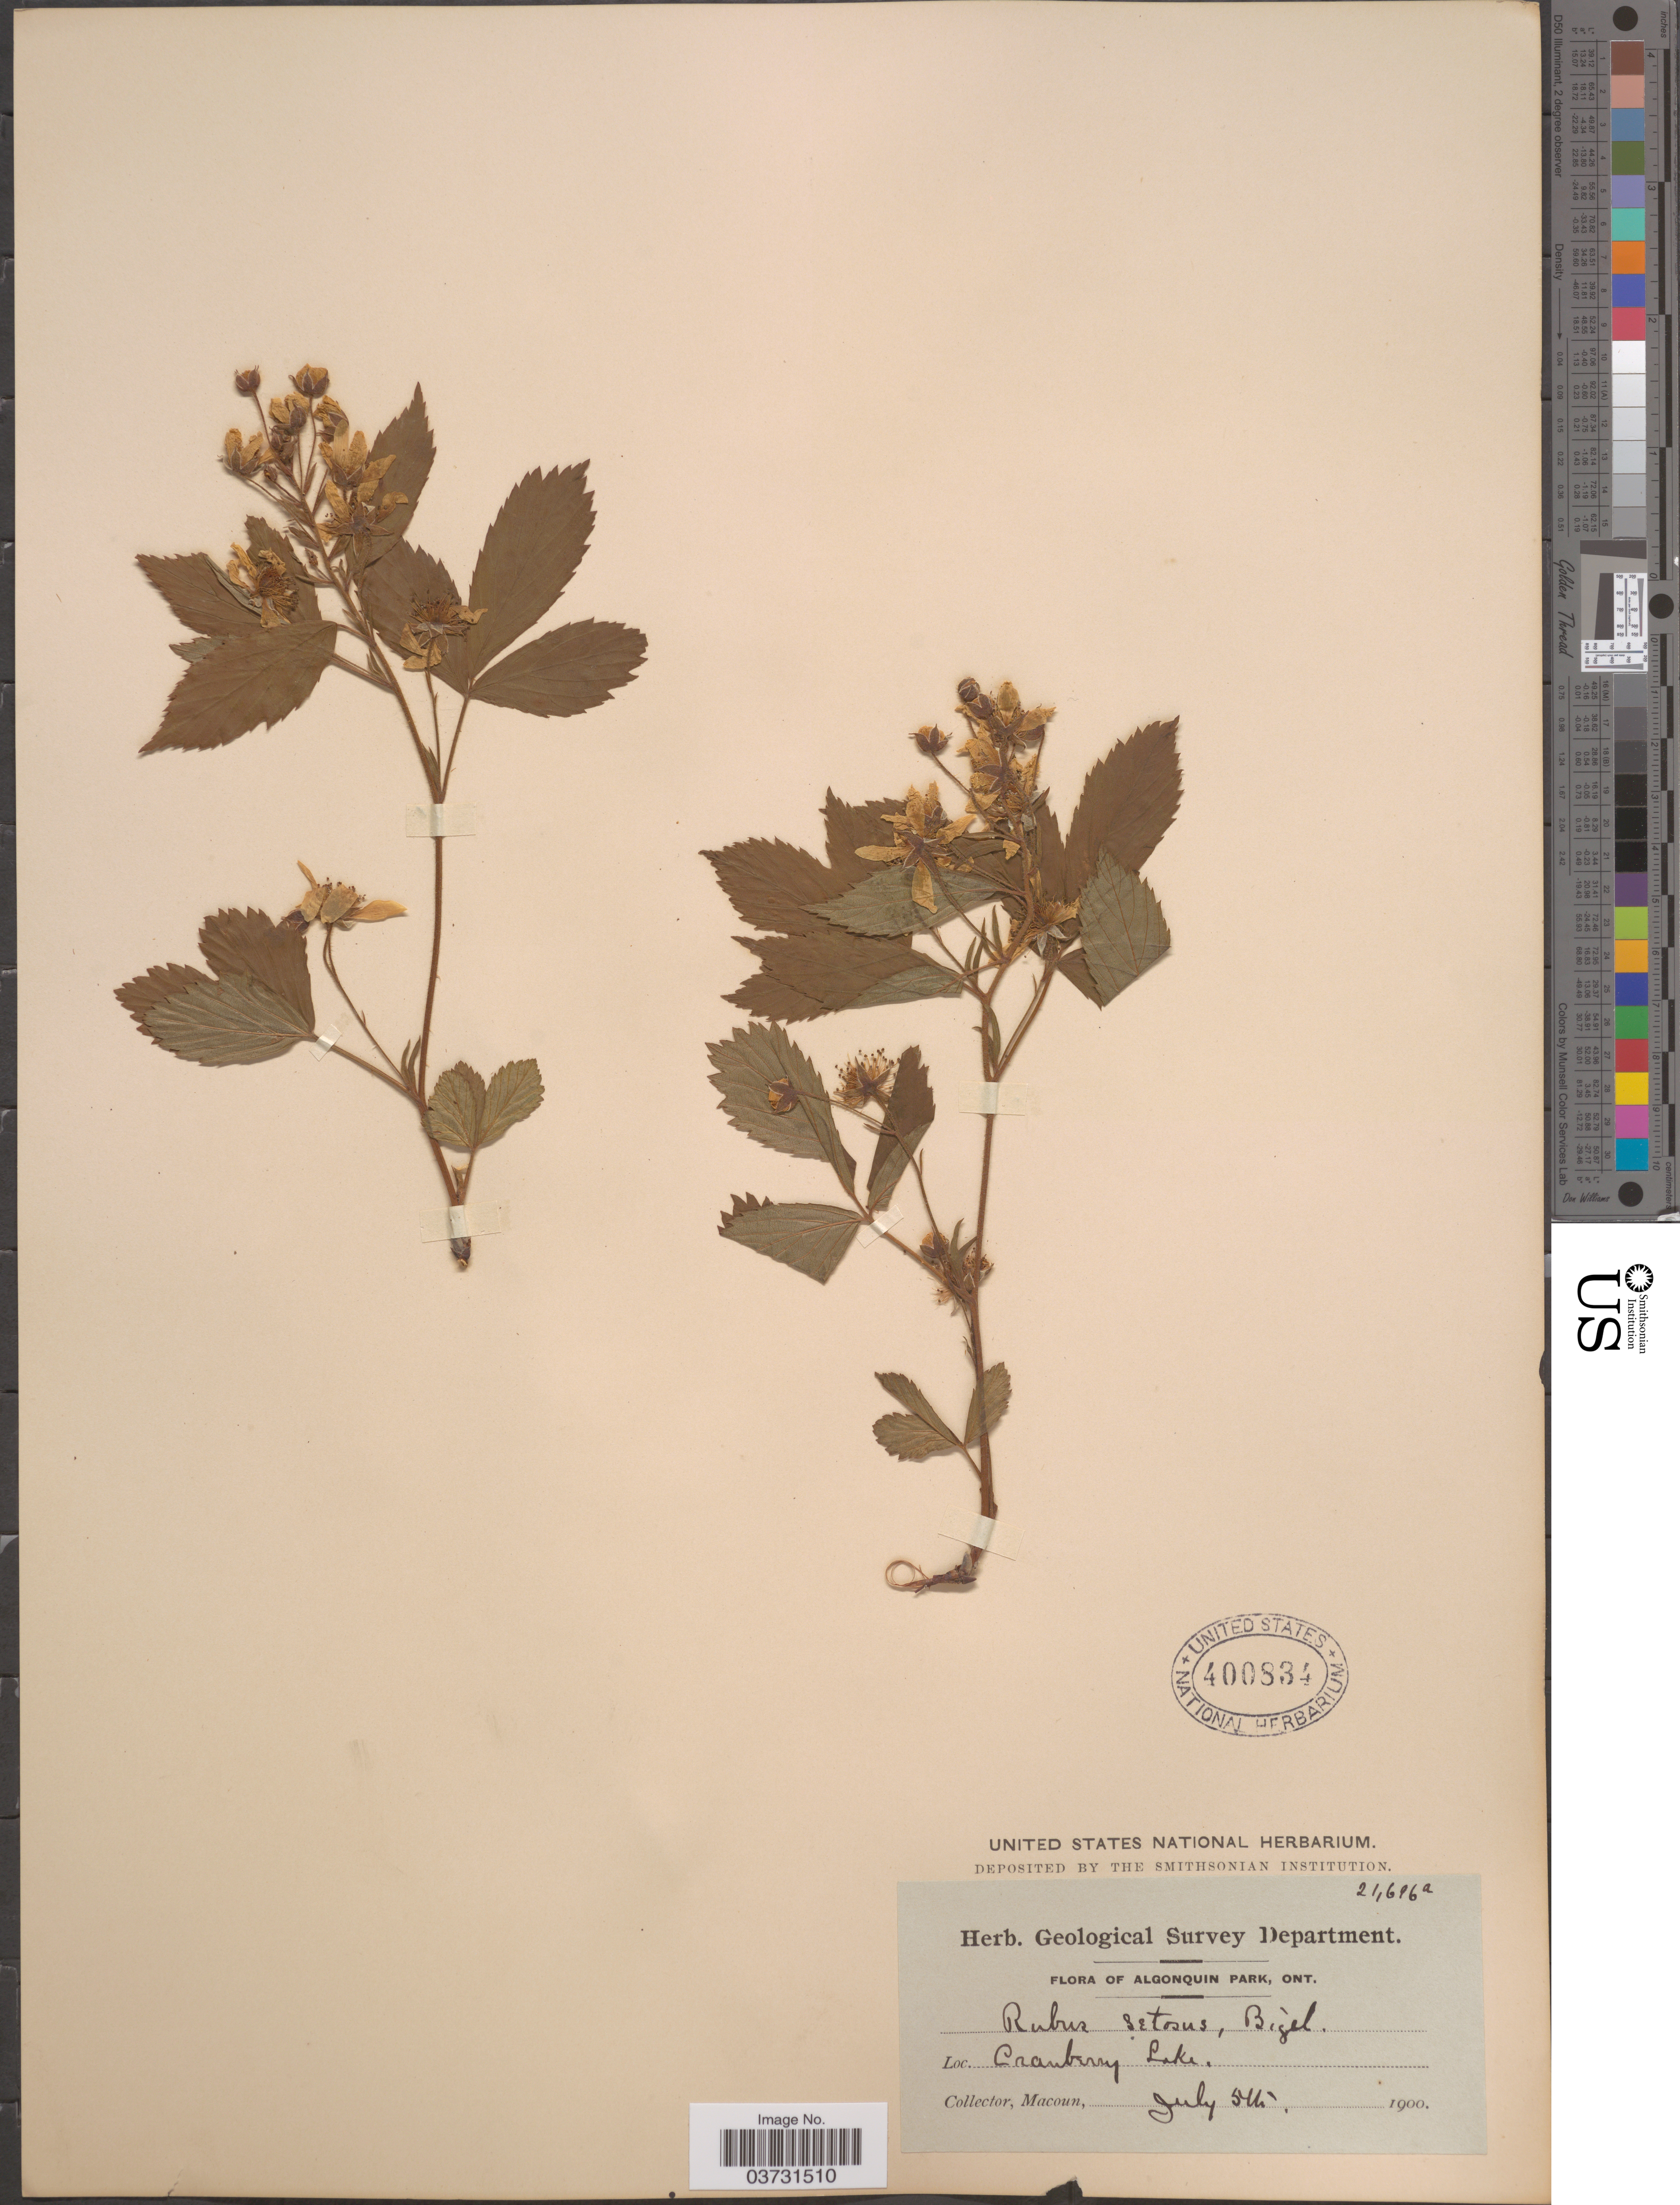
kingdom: Plantae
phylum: Tracheophyta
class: Magnoliopsida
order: Rosales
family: Rosaceae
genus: Rubus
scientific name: Rubus nigricans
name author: Rydb. in Britton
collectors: -- Macoun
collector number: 21696a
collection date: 1900-07-05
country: Canada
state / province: Ontario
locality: Algonquin Park. Cranberry Lake.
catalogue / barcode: US 400834